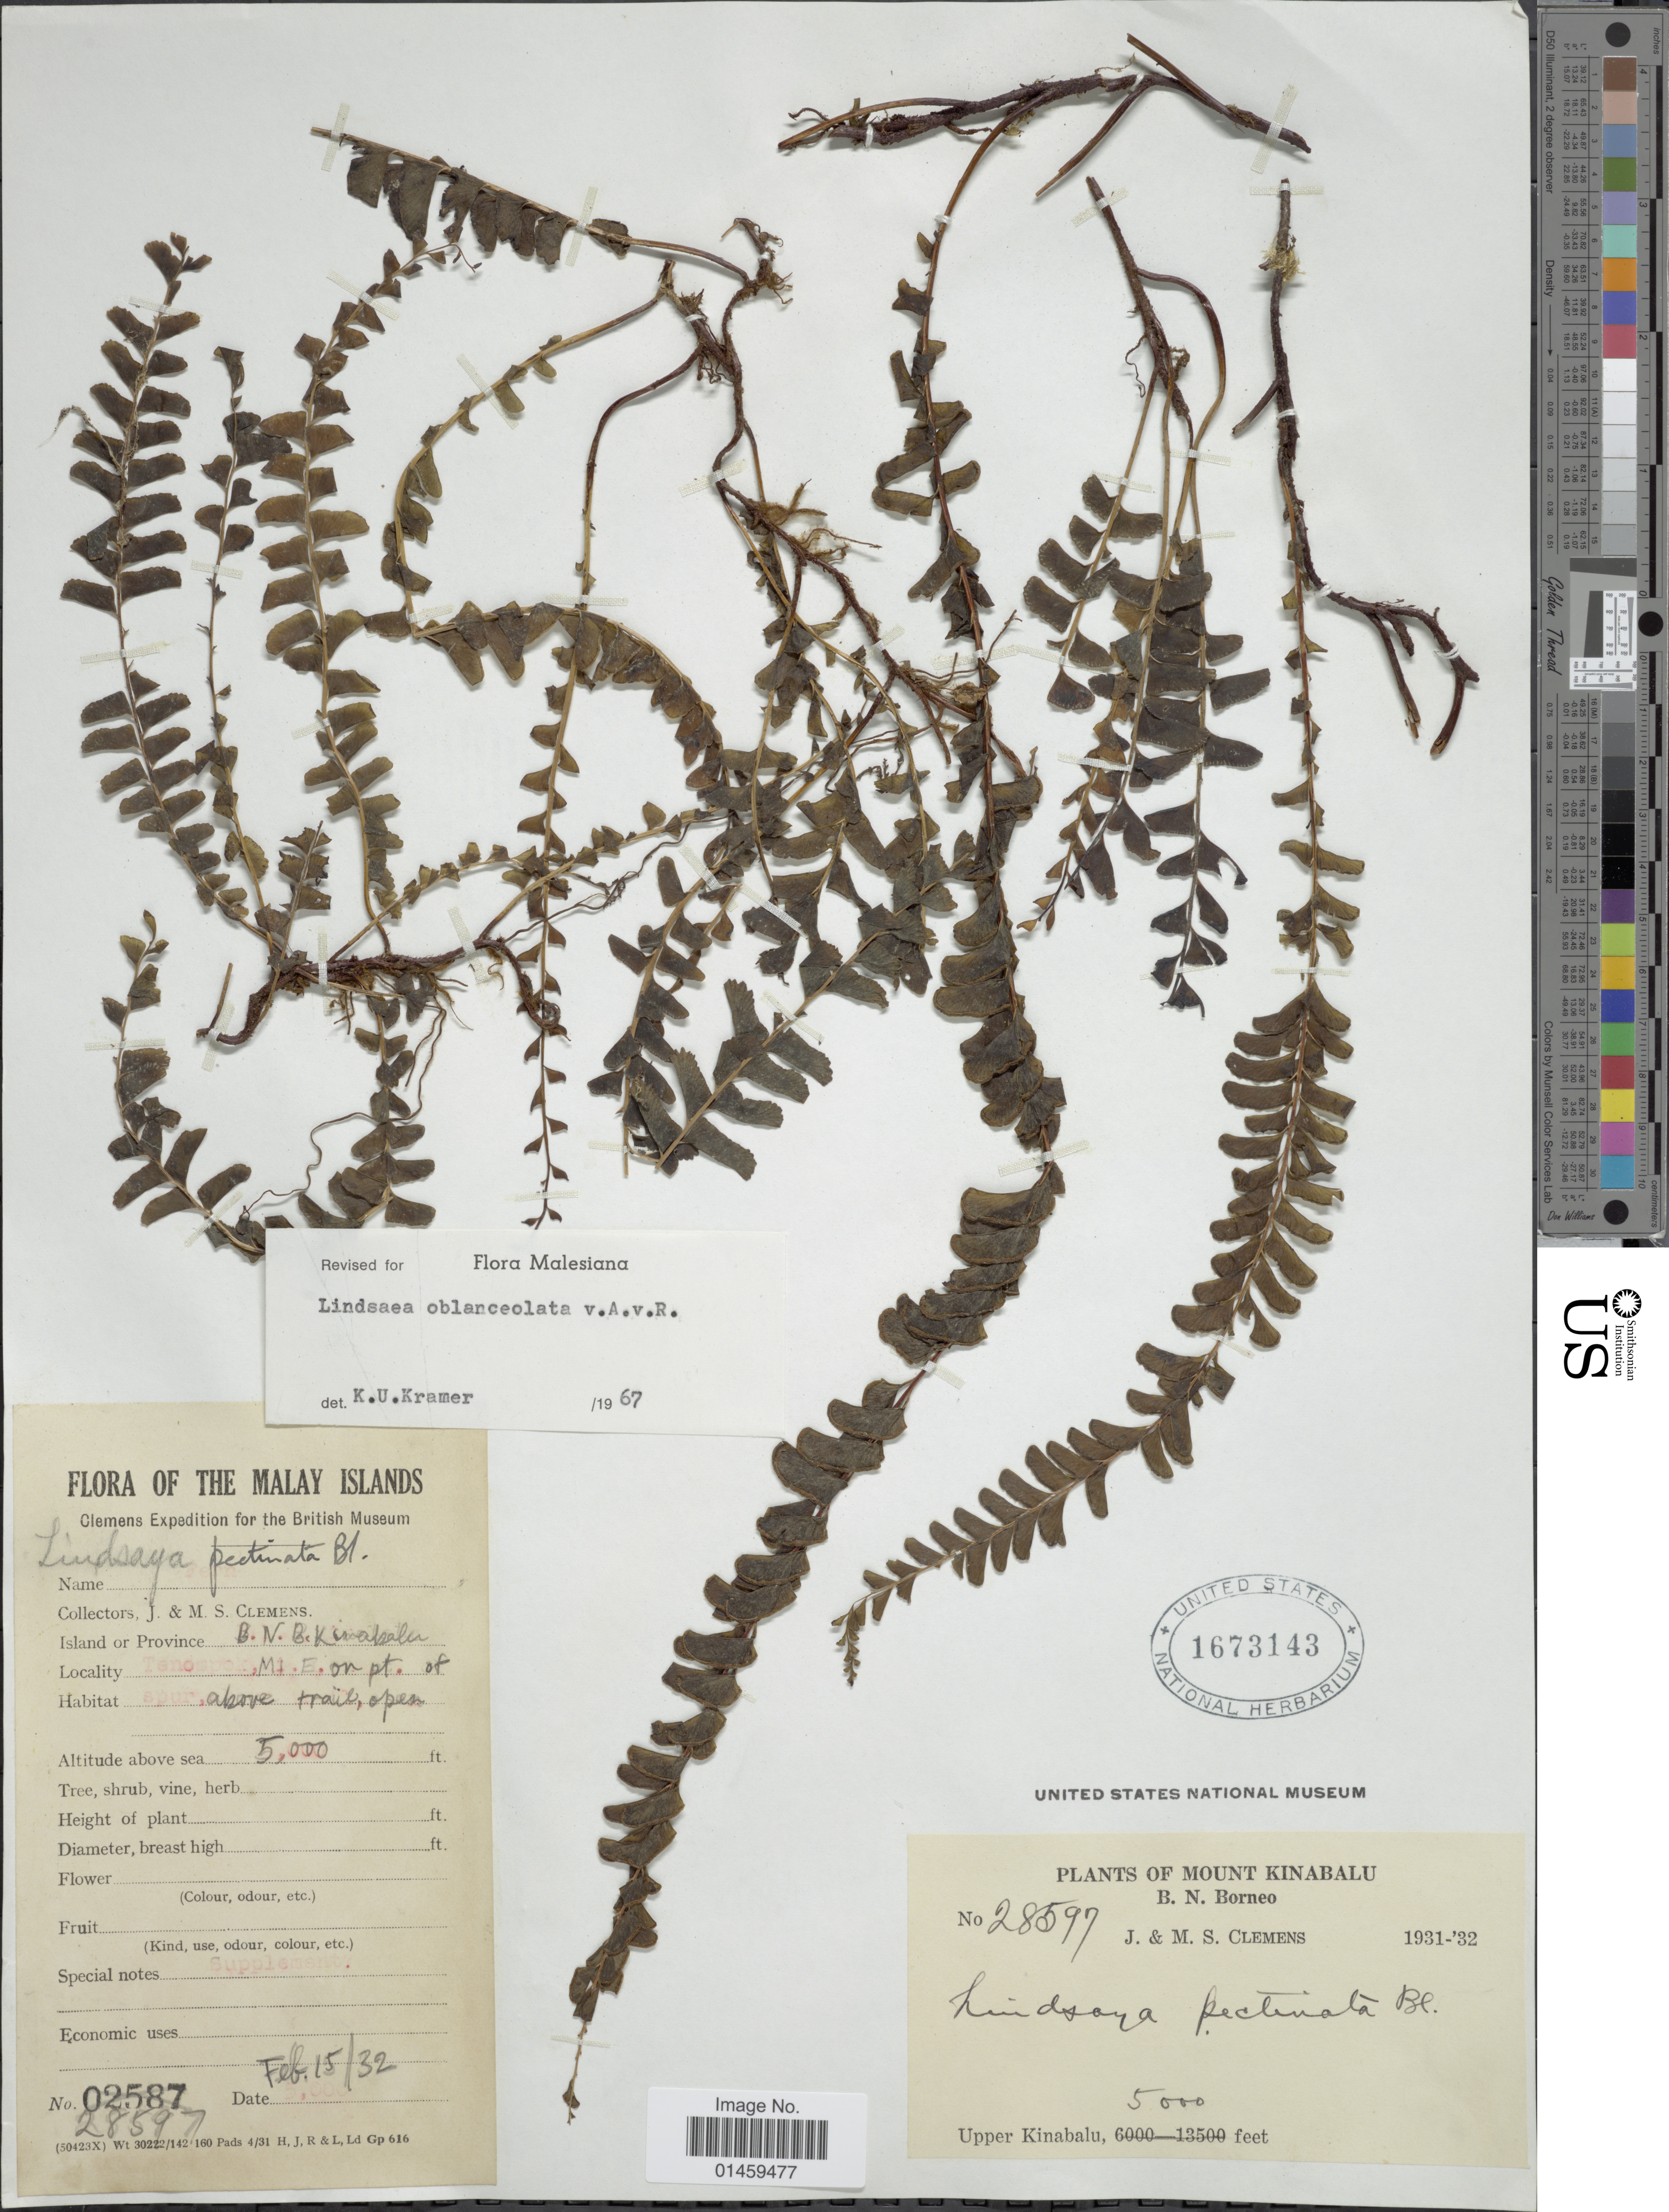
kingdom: Plantae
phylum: Tracheophyta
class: Polypodiopsida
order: Polypodiales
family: Lindsaeaceae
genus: Lindsaea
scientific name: Lindsaea oblanceolata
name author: Alderw.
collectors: J. Clemens & M. S. Clemens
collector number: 28597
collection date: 1932-02-15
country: Malaysia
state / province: Sabah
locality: Mount Kinabalu. B. N. Borneo. Upper Kinabalu. On pt. of above trail.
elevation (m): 1524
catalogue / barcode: US 1673143